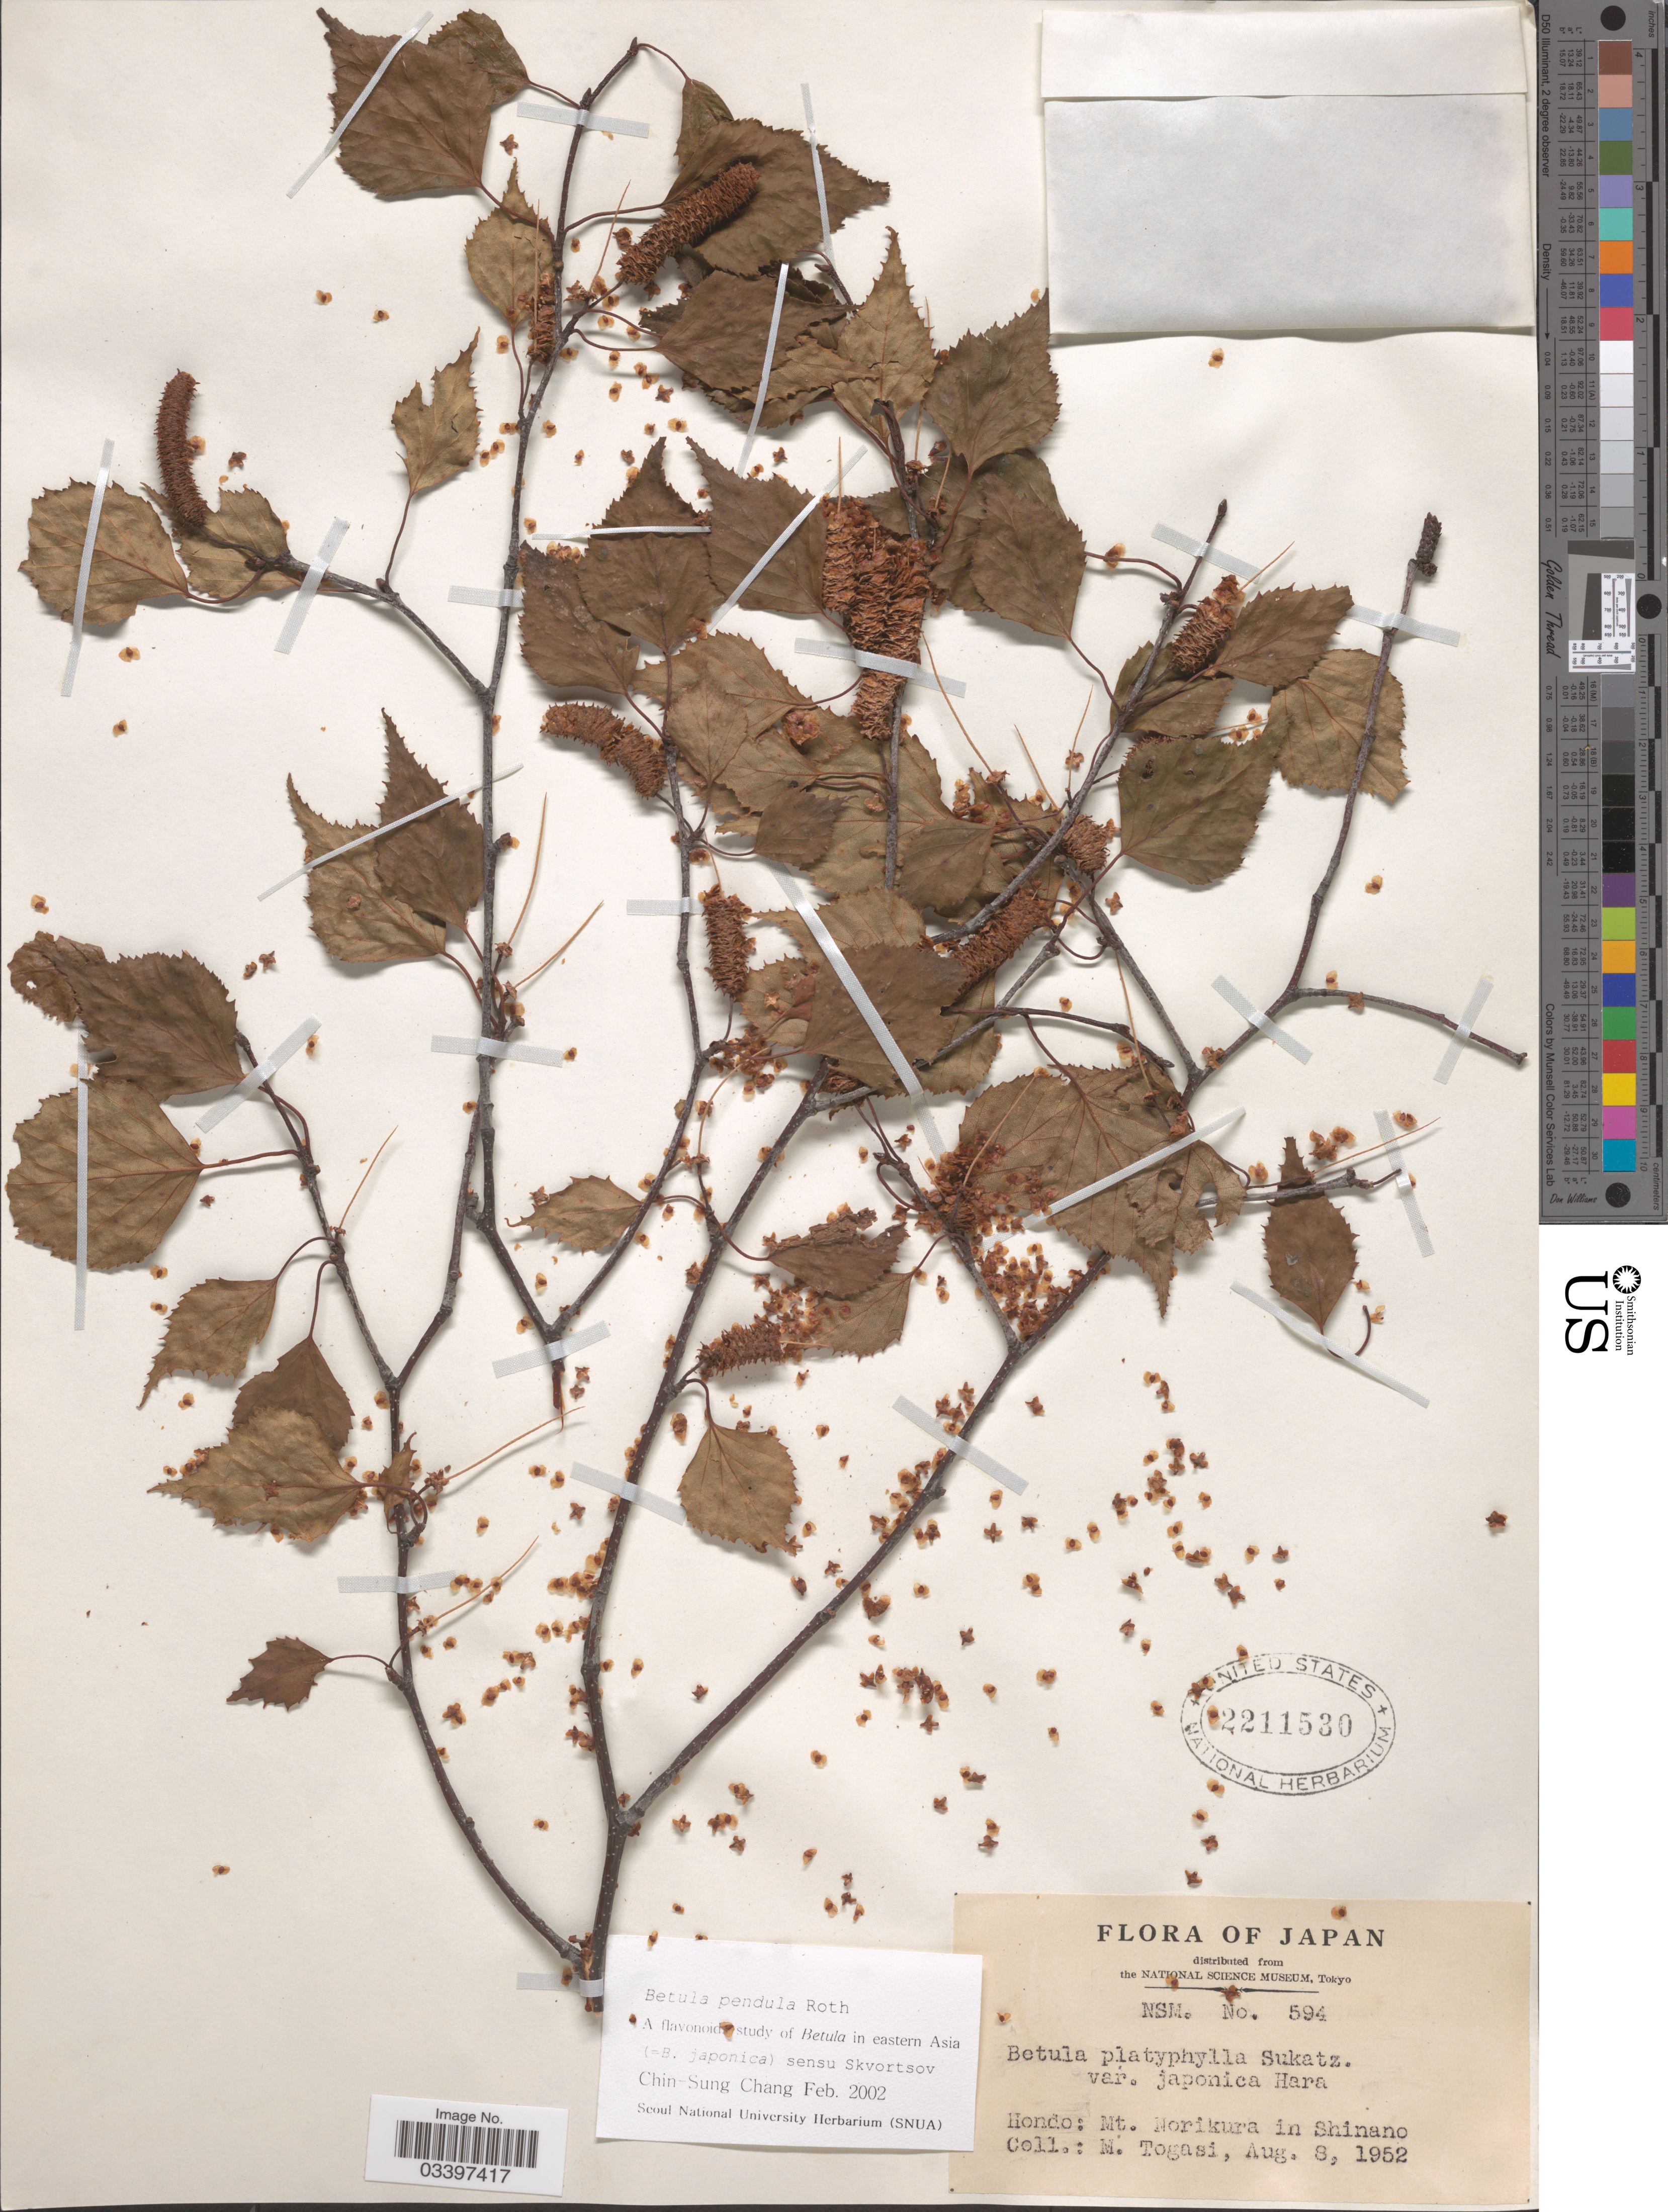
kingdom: Plantae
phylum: Tracheophyta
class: Magnoliopsida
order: Fagales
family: Betulaceae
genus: Betula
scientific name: Betula pendula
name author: Roth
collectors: M. Togasi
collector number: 594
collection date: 1952-08-08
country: Japan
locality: Hondo: Mt. Norikura in Shinano.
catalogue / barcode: US 2211530